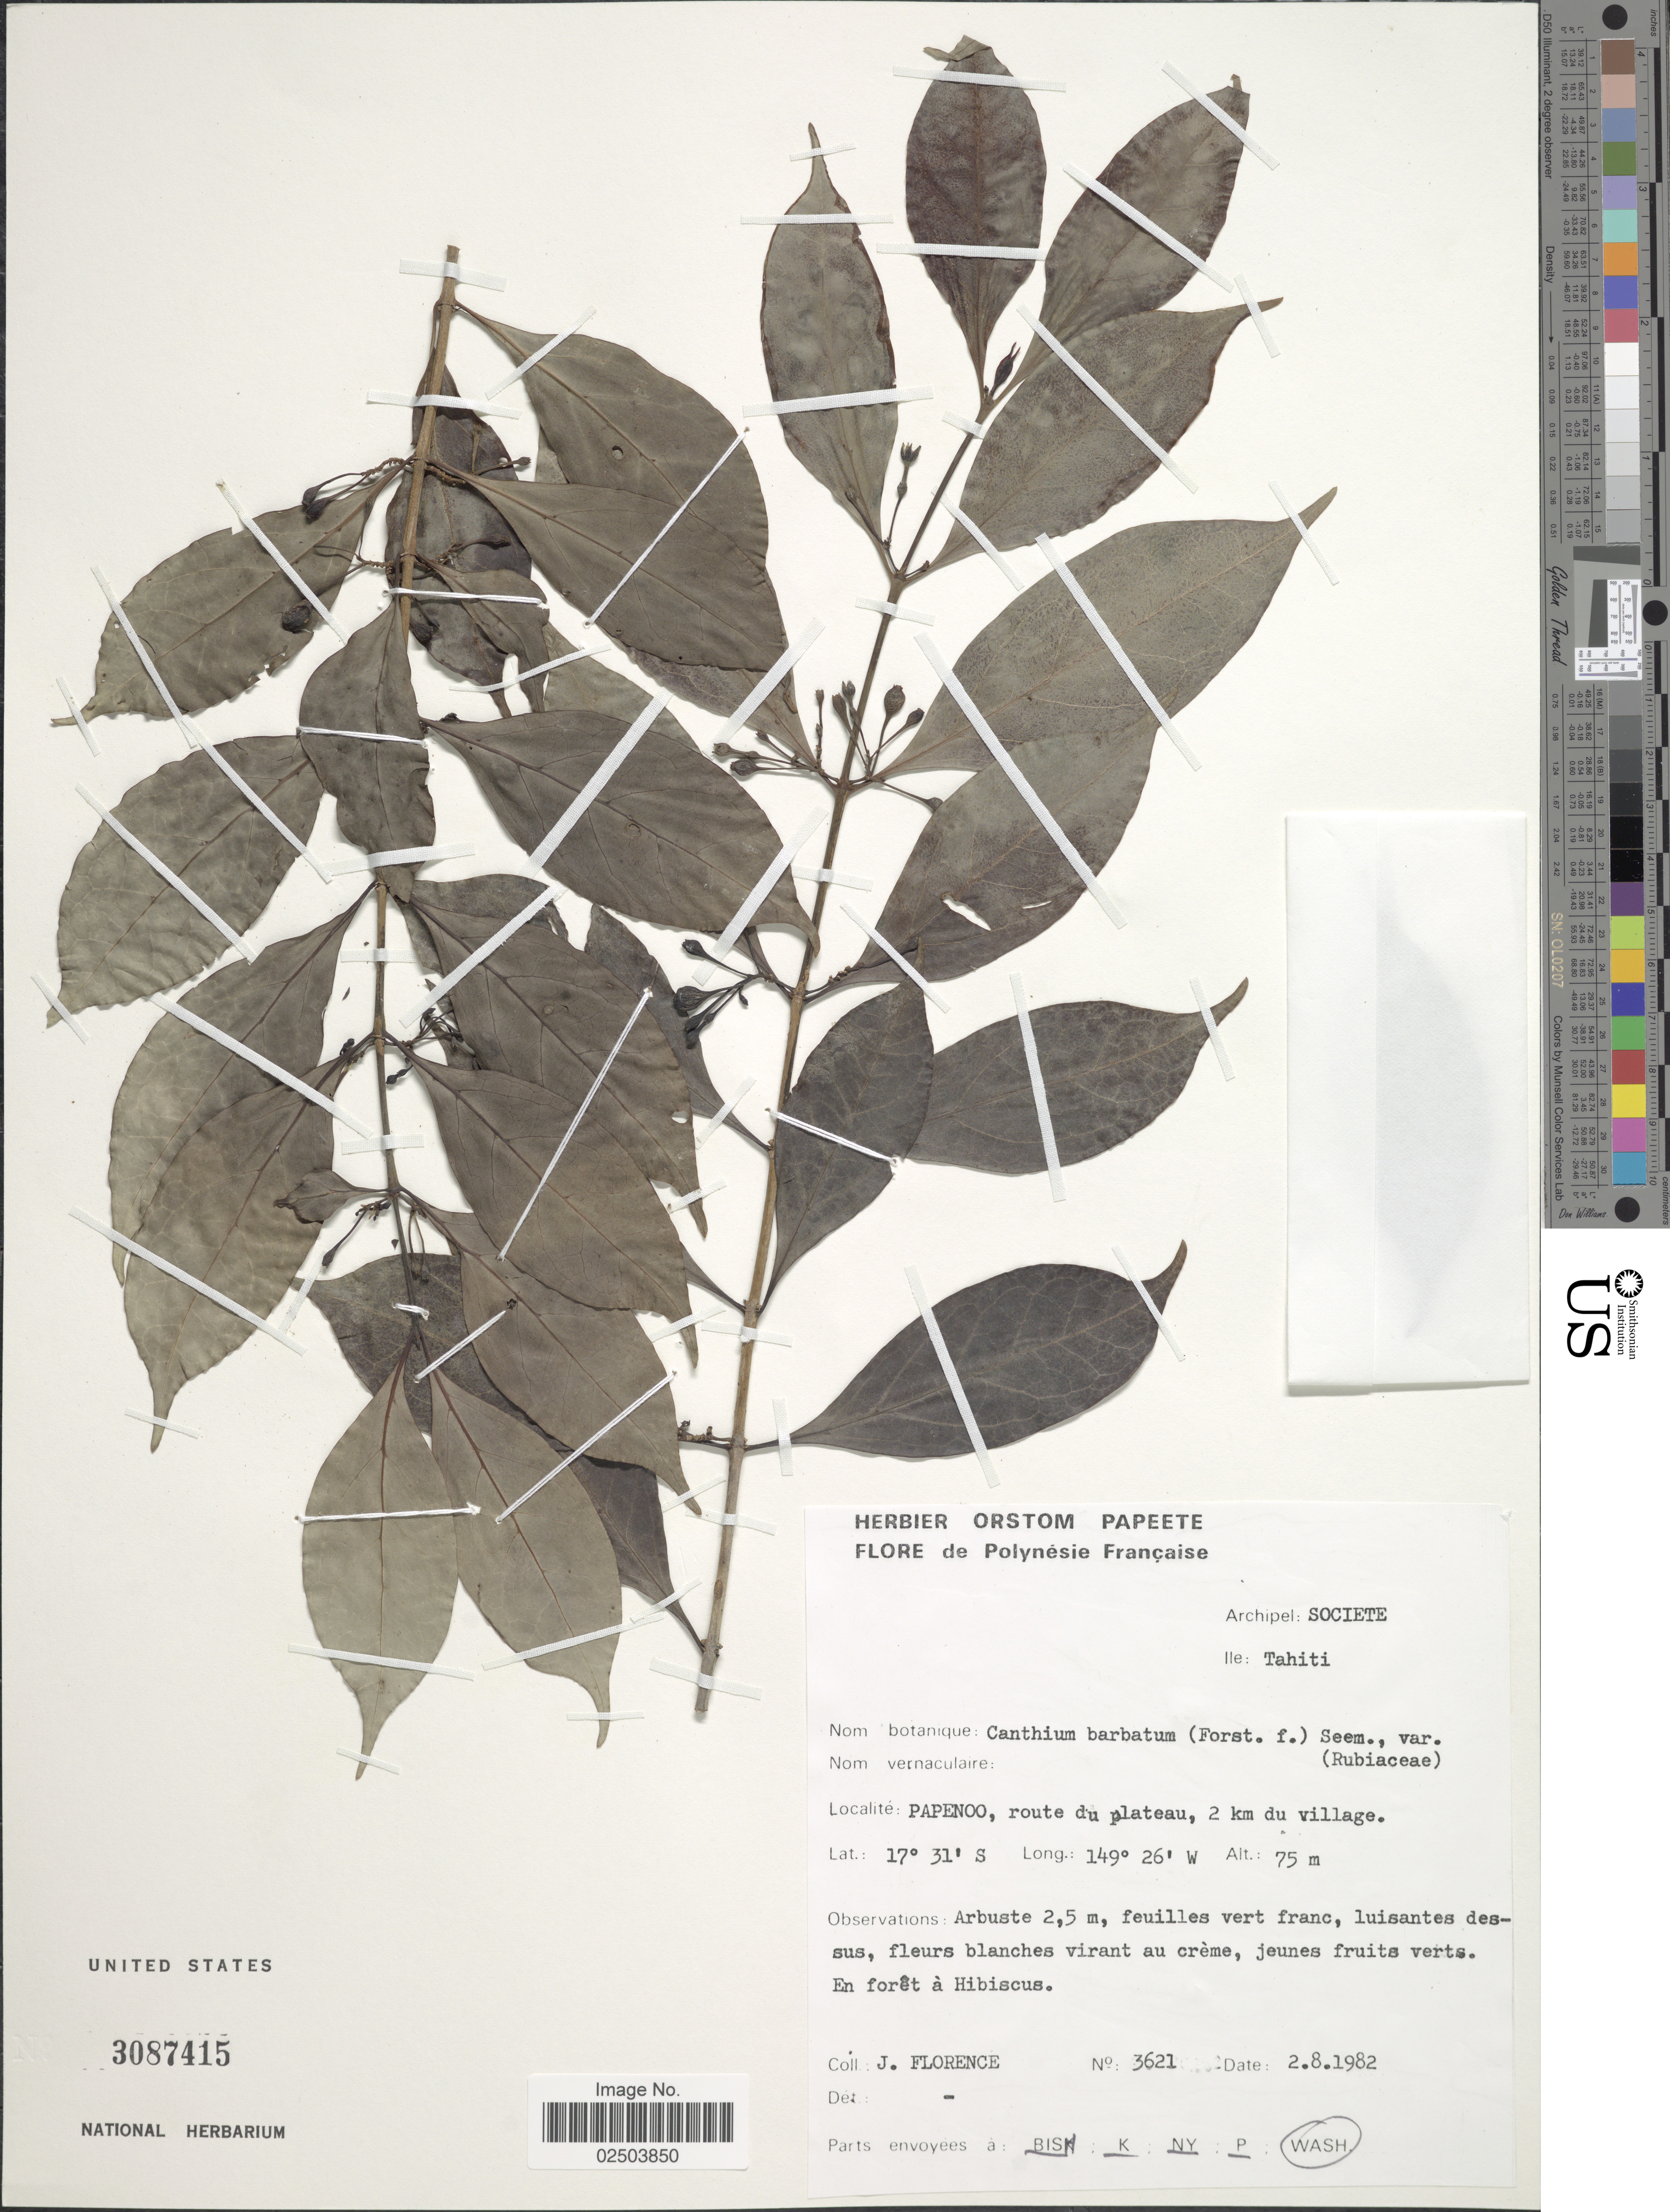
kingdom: Plantae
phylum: Tracheophyta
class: Magnoliopsida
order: Gentianales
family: Rubiaceae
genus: Cyclophyllum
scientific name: Cyclophyllum barbatum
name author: (G. Forst.) N. Hallé & J. Florence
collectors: J. Florence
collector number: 3621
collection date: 1982-08-02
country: French Polynesia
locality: Archipel: Societe, Ile: Tahiti. Papenoo, route du plateau, 2 km du village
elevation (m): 75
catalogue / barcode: US 3087415